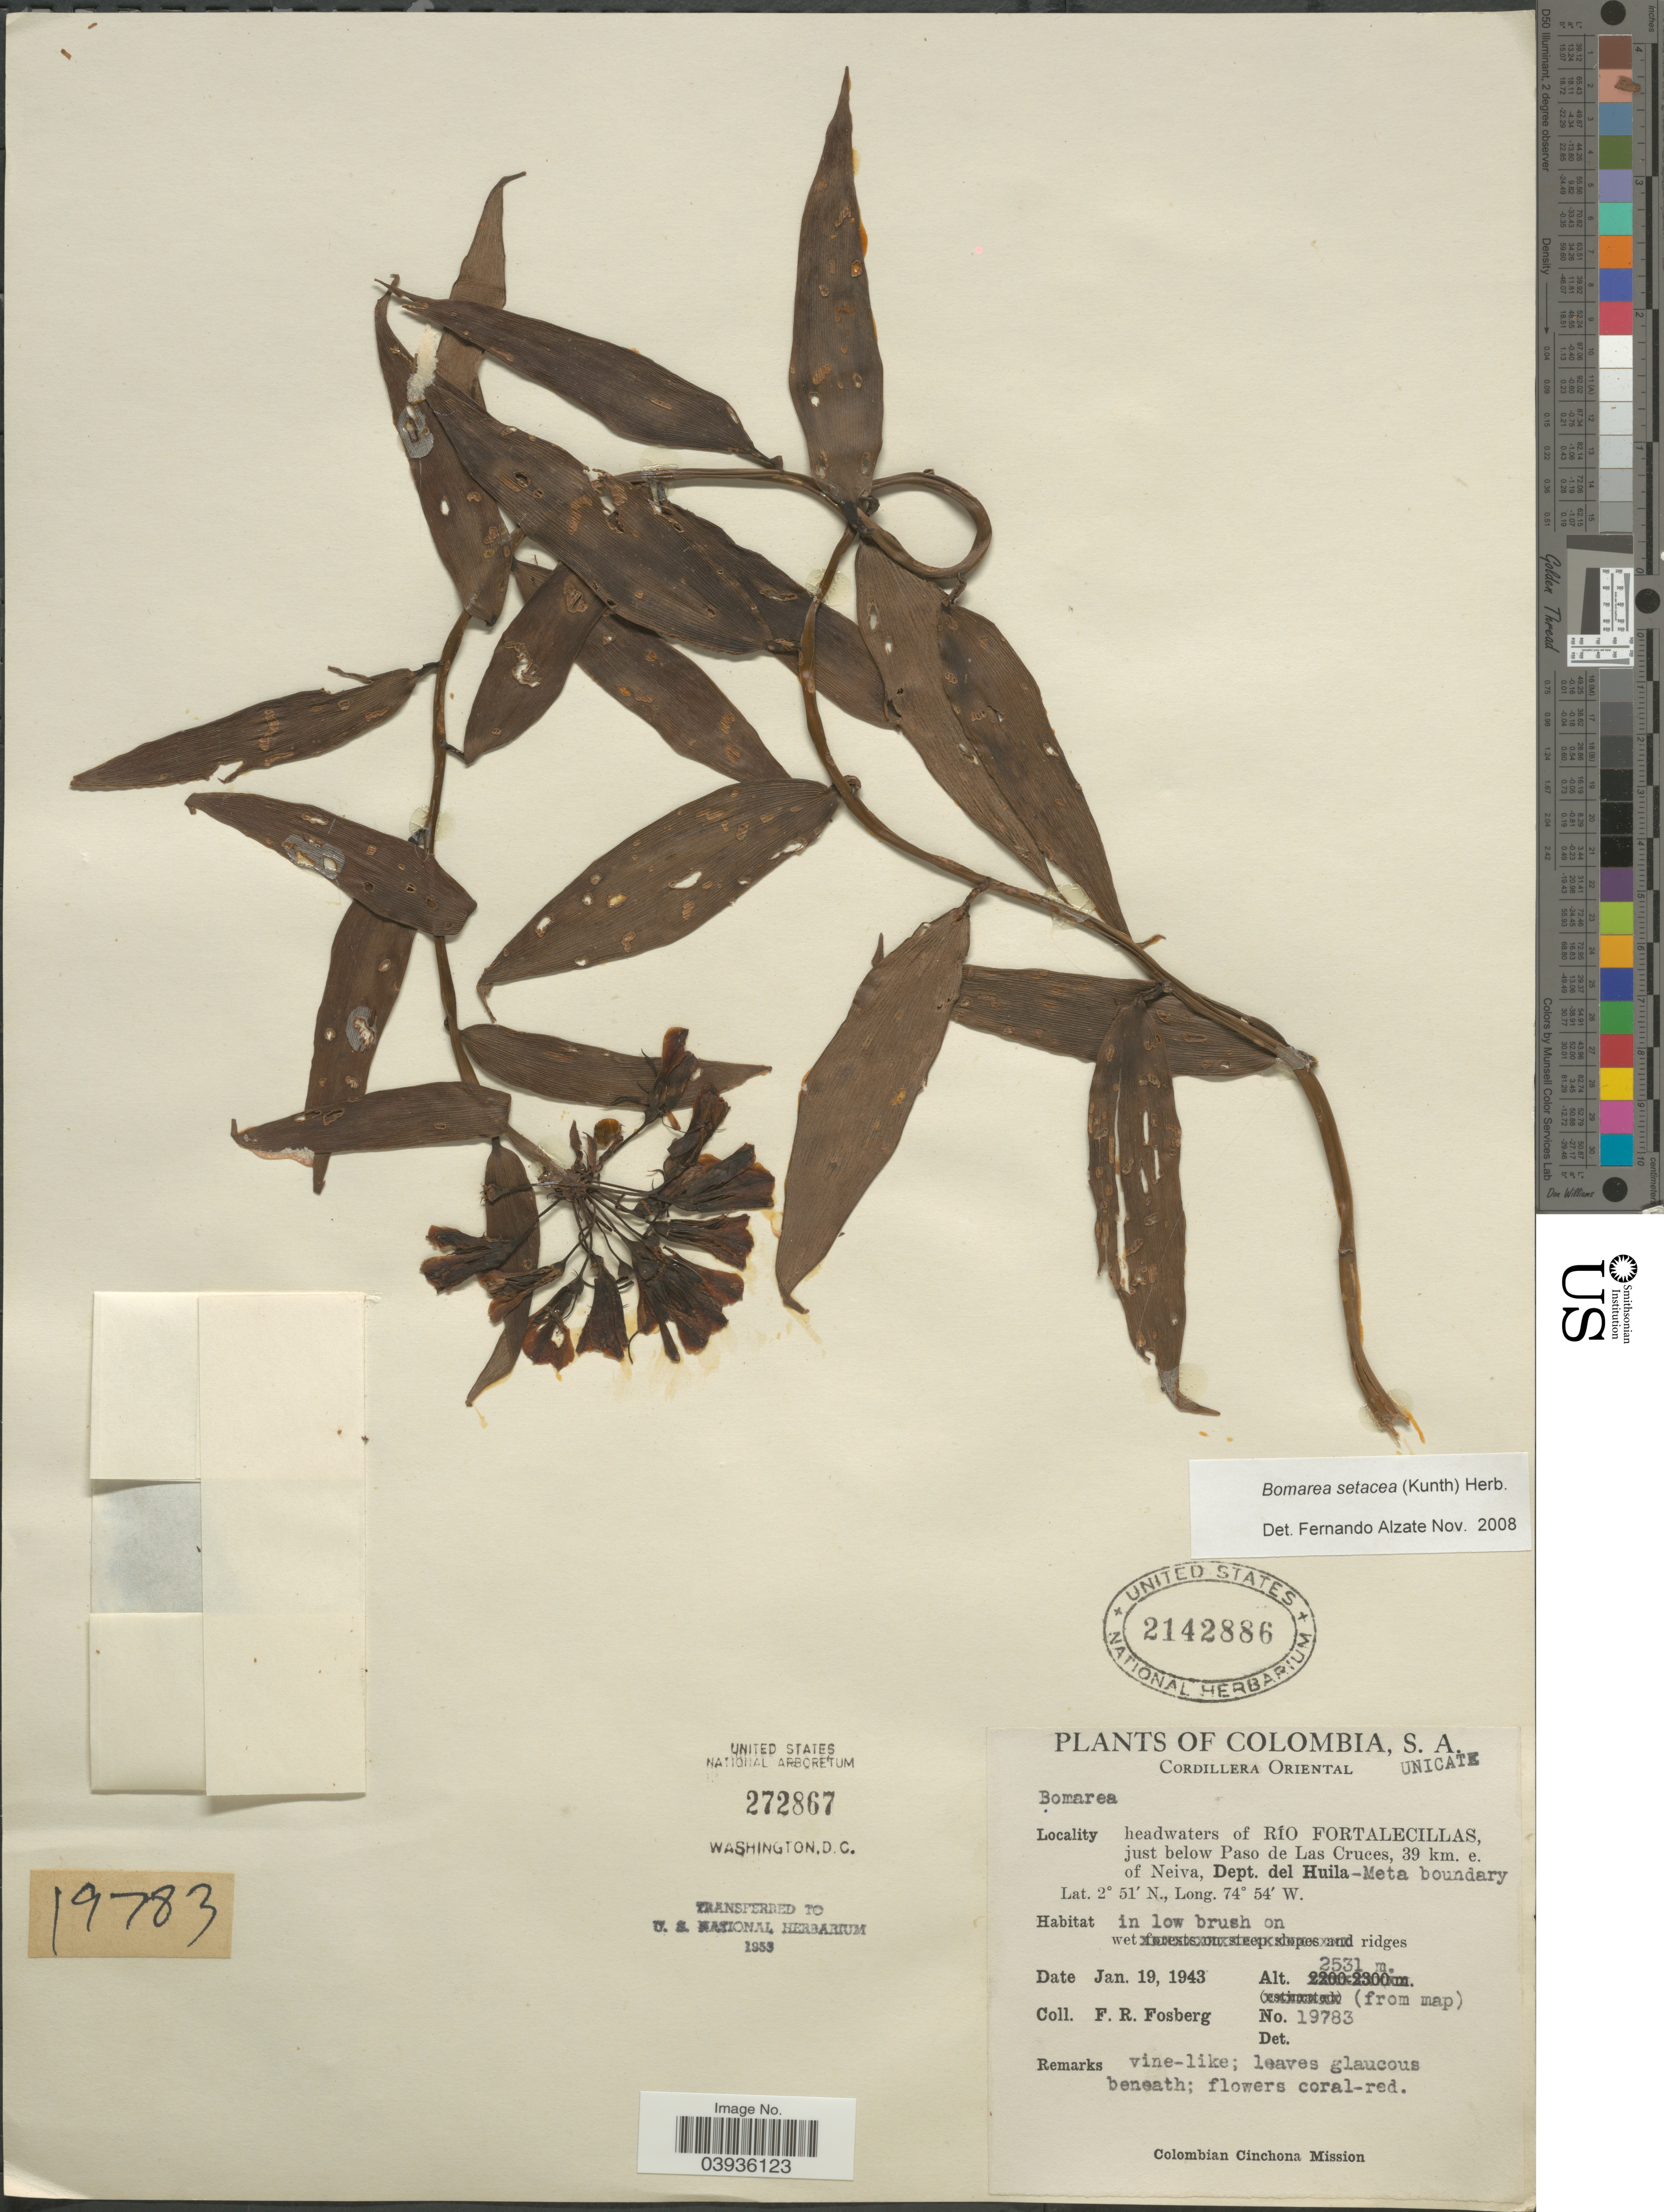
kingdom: Plantae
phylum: Tracheophyta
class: Liliopsida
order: Liliales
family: Alstroemeriaceae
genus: Bomarea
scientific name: Bomarea setacea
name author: (Ruiz & Pav.) Herb.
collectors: F. R. Fosberg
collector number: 19783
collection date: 1943-01-19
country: Colombia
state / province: Huila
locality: Cordillera Oriental. Headwaters of Río Fortalecillas, just below Paso de Las Cruces, 39 km. e. of Neiva, Dept. del Huila-Meta boundary.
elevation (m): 2531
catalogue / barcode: US 2142886